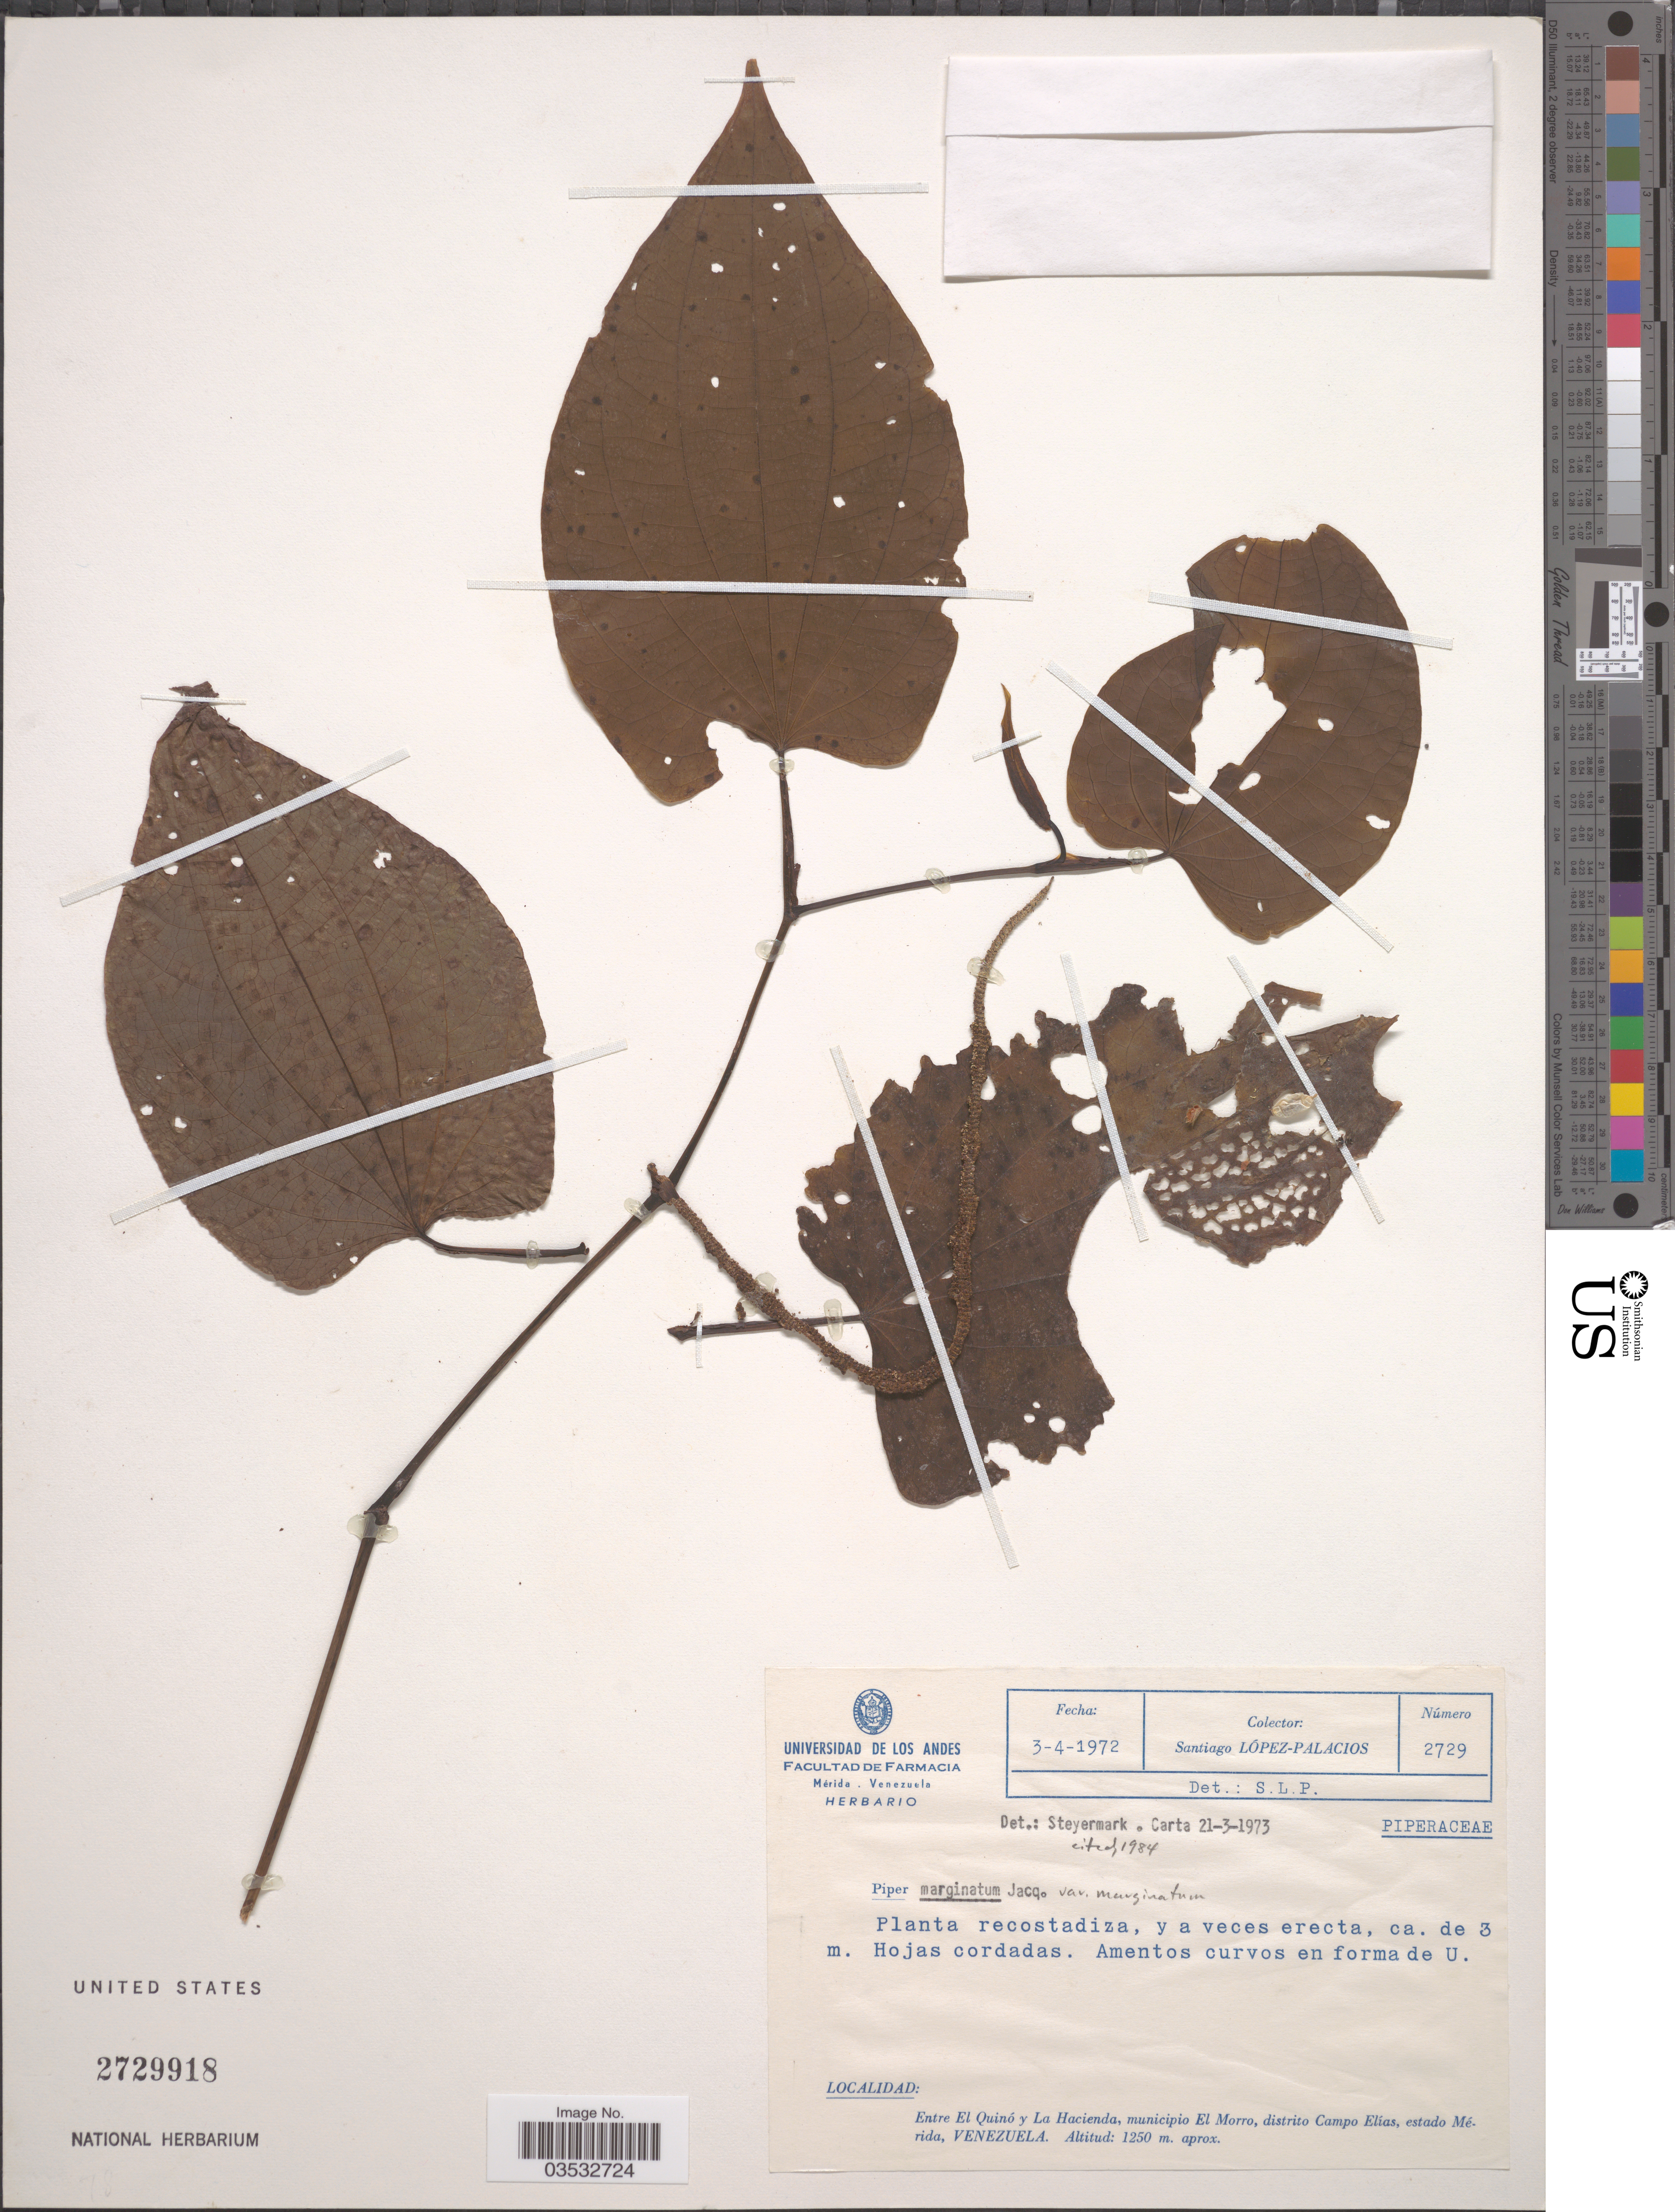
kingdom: Plantae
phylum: Tracheophyta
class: Magnoliopsida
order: Piperales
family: Piperaceae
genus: Piper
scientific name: Piper marginatum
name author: Jacq.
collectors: S. López-Palacios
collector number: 2729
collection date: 1972-04-03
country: Venezuela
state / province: Merida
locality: Entre El Quinó y La Hacienda, municipio El Morro, distrito Campo Elías.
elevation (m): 1250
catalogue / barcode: US 2729918